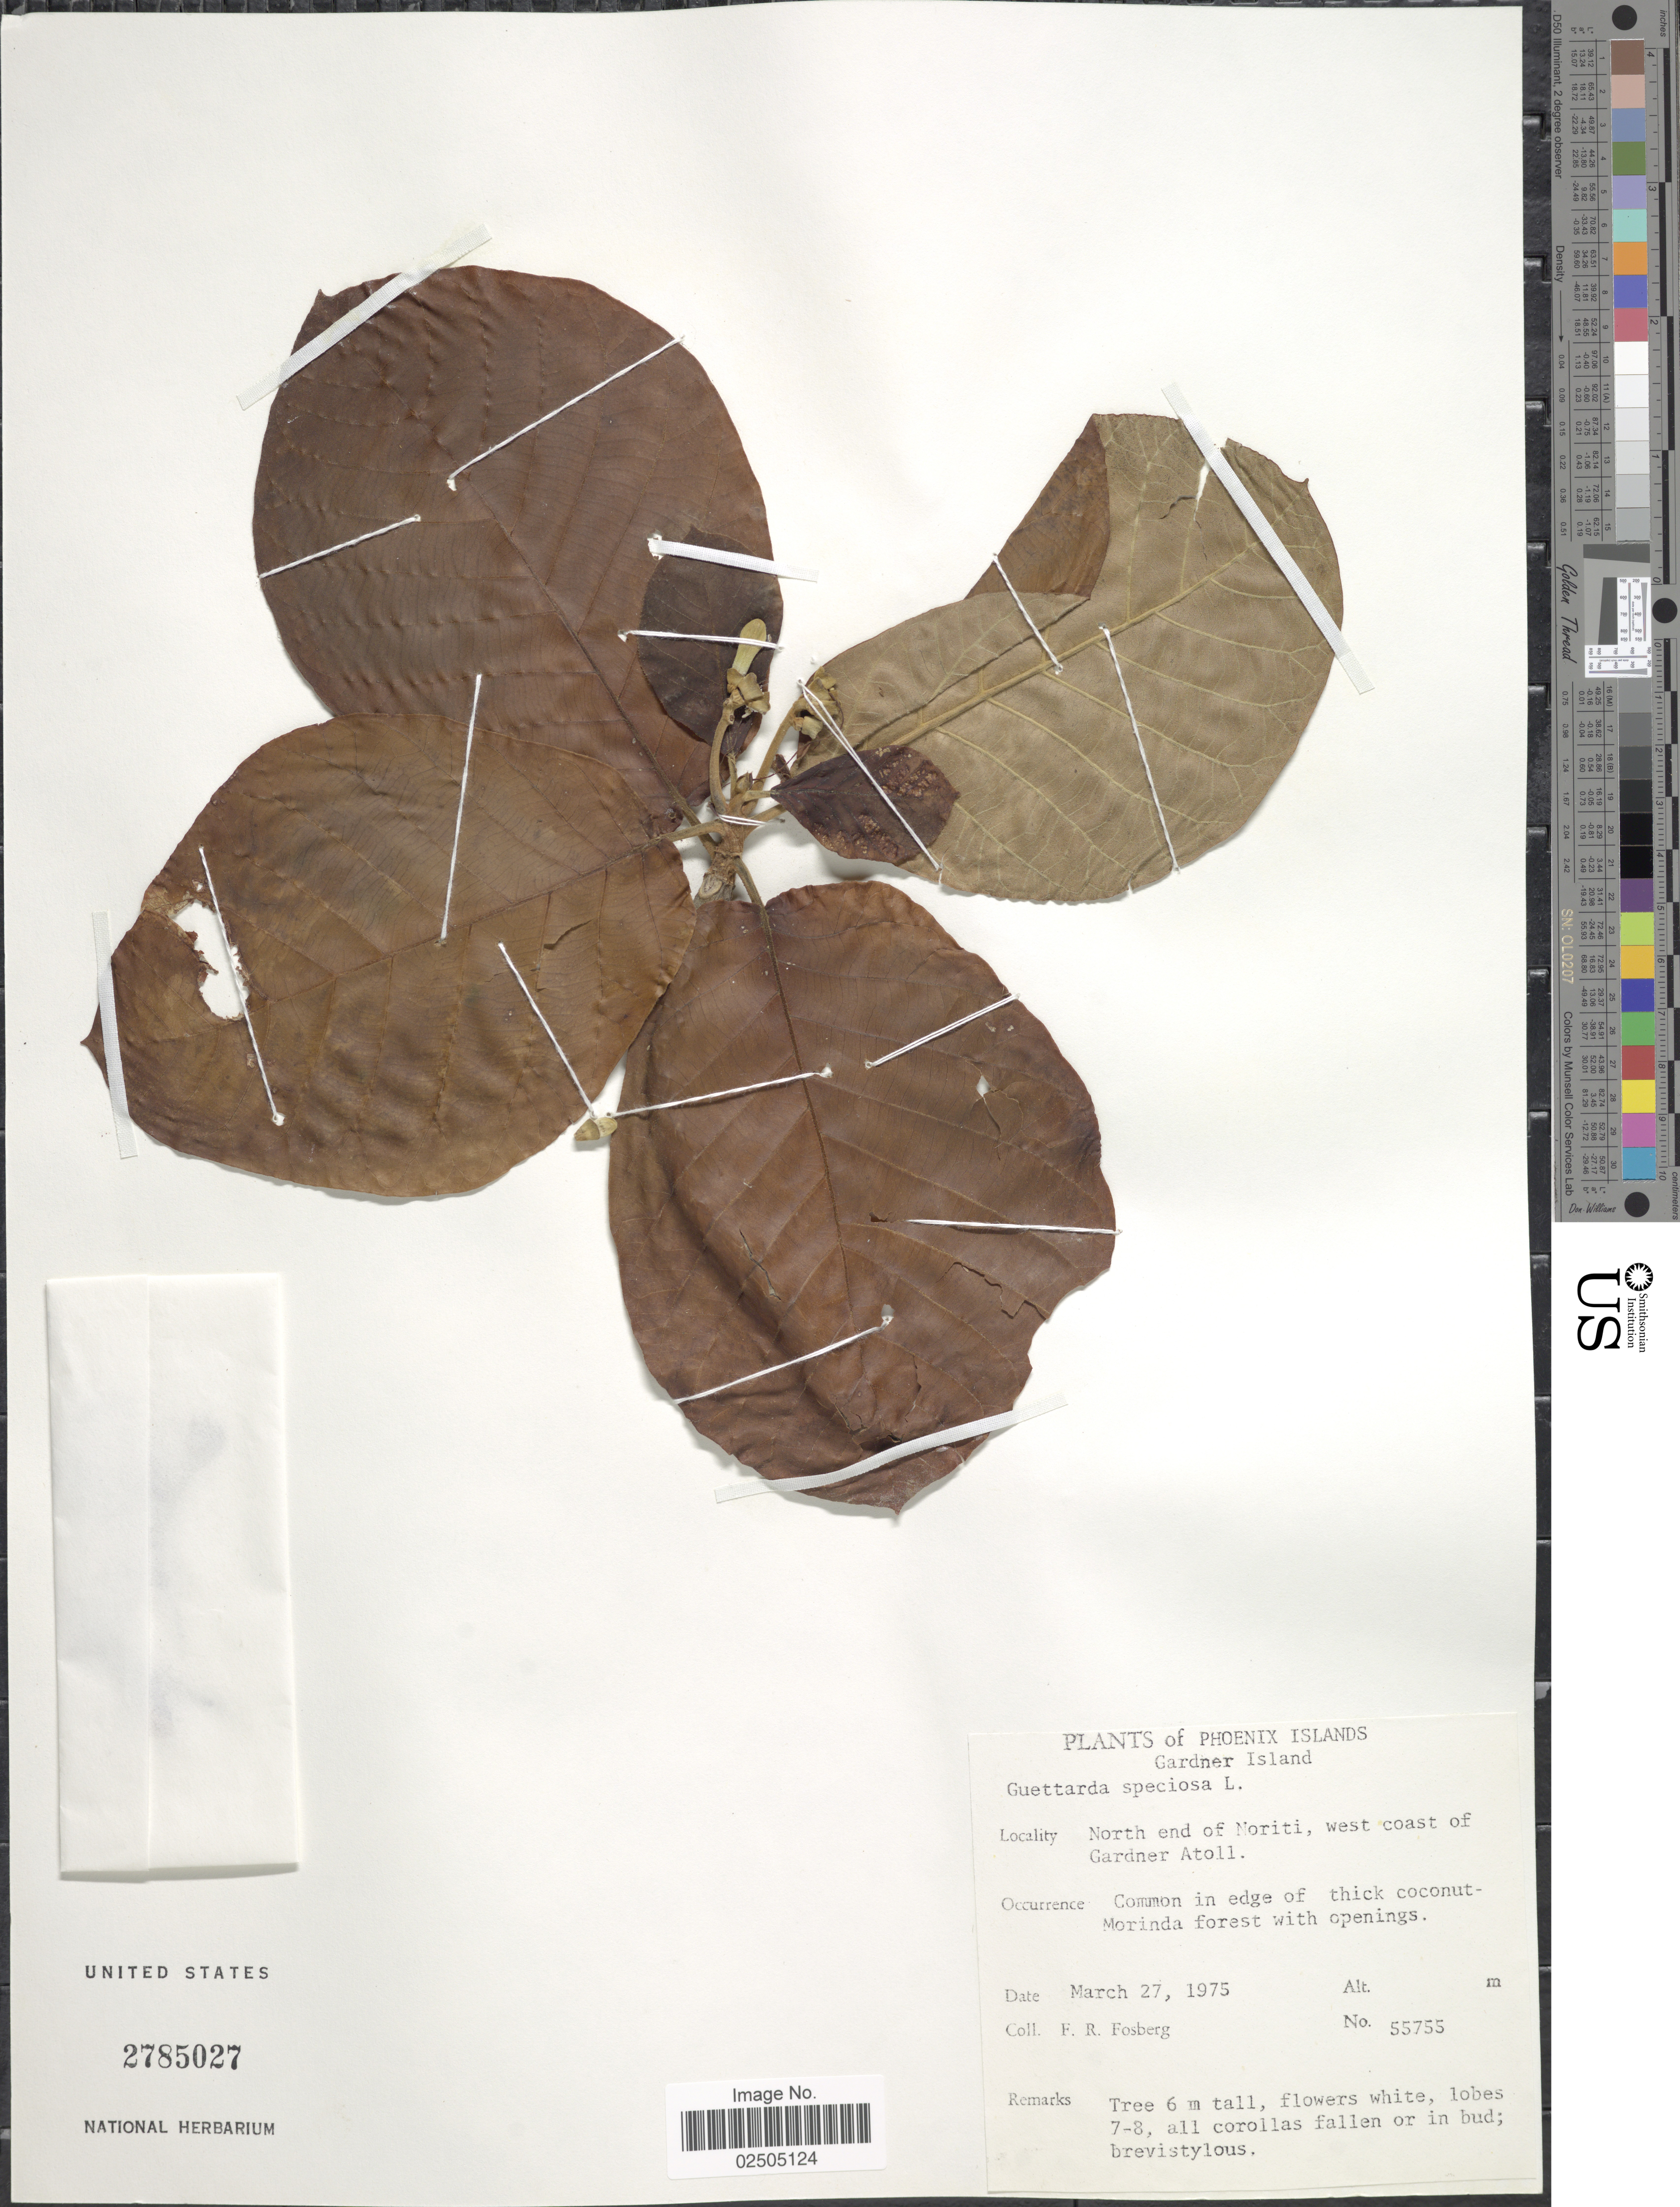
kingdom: Plantae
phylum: Tracheophyta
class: Magnoliopsida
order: Gentianales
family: Rubiaceae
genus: Guettarda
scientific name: Guettarda speciosa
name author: L.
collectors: F. R. Fosberg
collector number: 55755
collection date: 1975-03-27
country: Kiribati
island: Nikumaroro [Gardner] Atoll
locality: Phoenix Island, Gardner Island, North end of Noriti, west coast of Gardner Atoll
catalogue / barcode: US 2785027